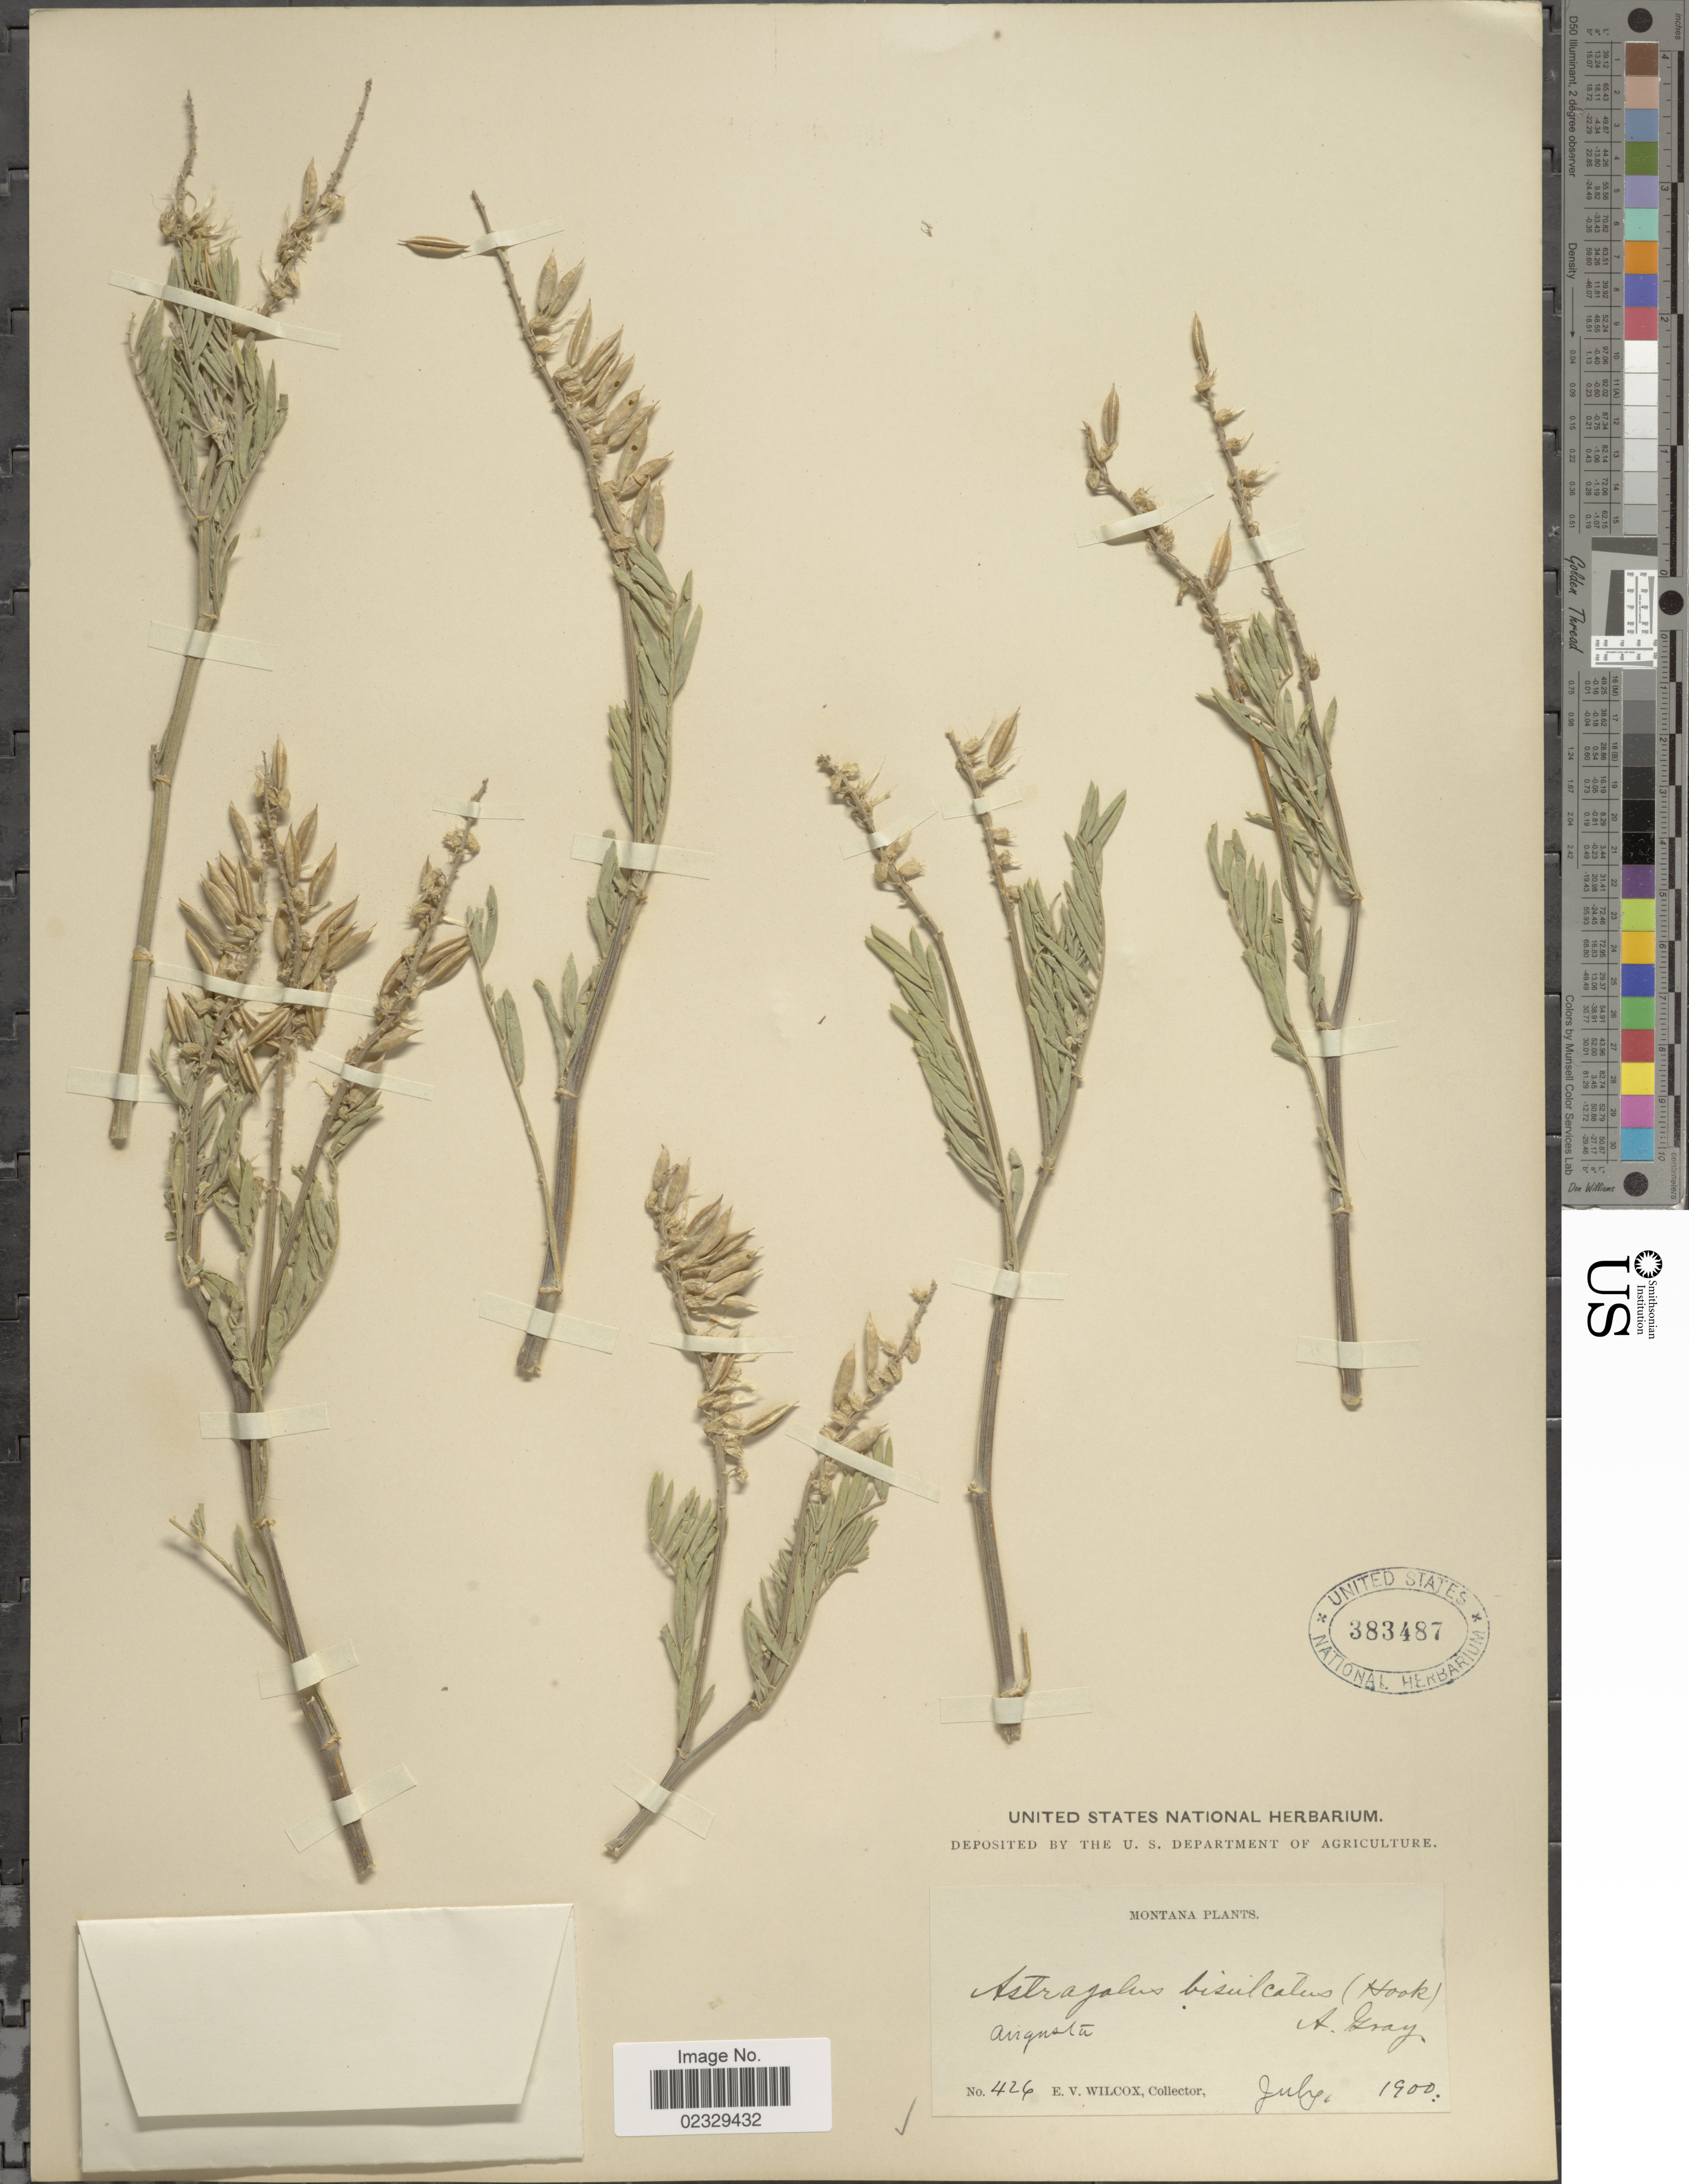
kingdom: Plantae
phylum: Tracheophyta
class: Magnoliopsida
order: Fabales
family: Fabaceae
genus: Astragalus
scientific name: Astragalus bisulcatus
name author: (Hook.) A. Gray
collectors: E. V. Wilcox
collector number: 426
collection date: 1900-07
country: United States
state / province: Montana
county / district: Lewis And Clark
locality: Augusta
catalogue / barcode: US 383487